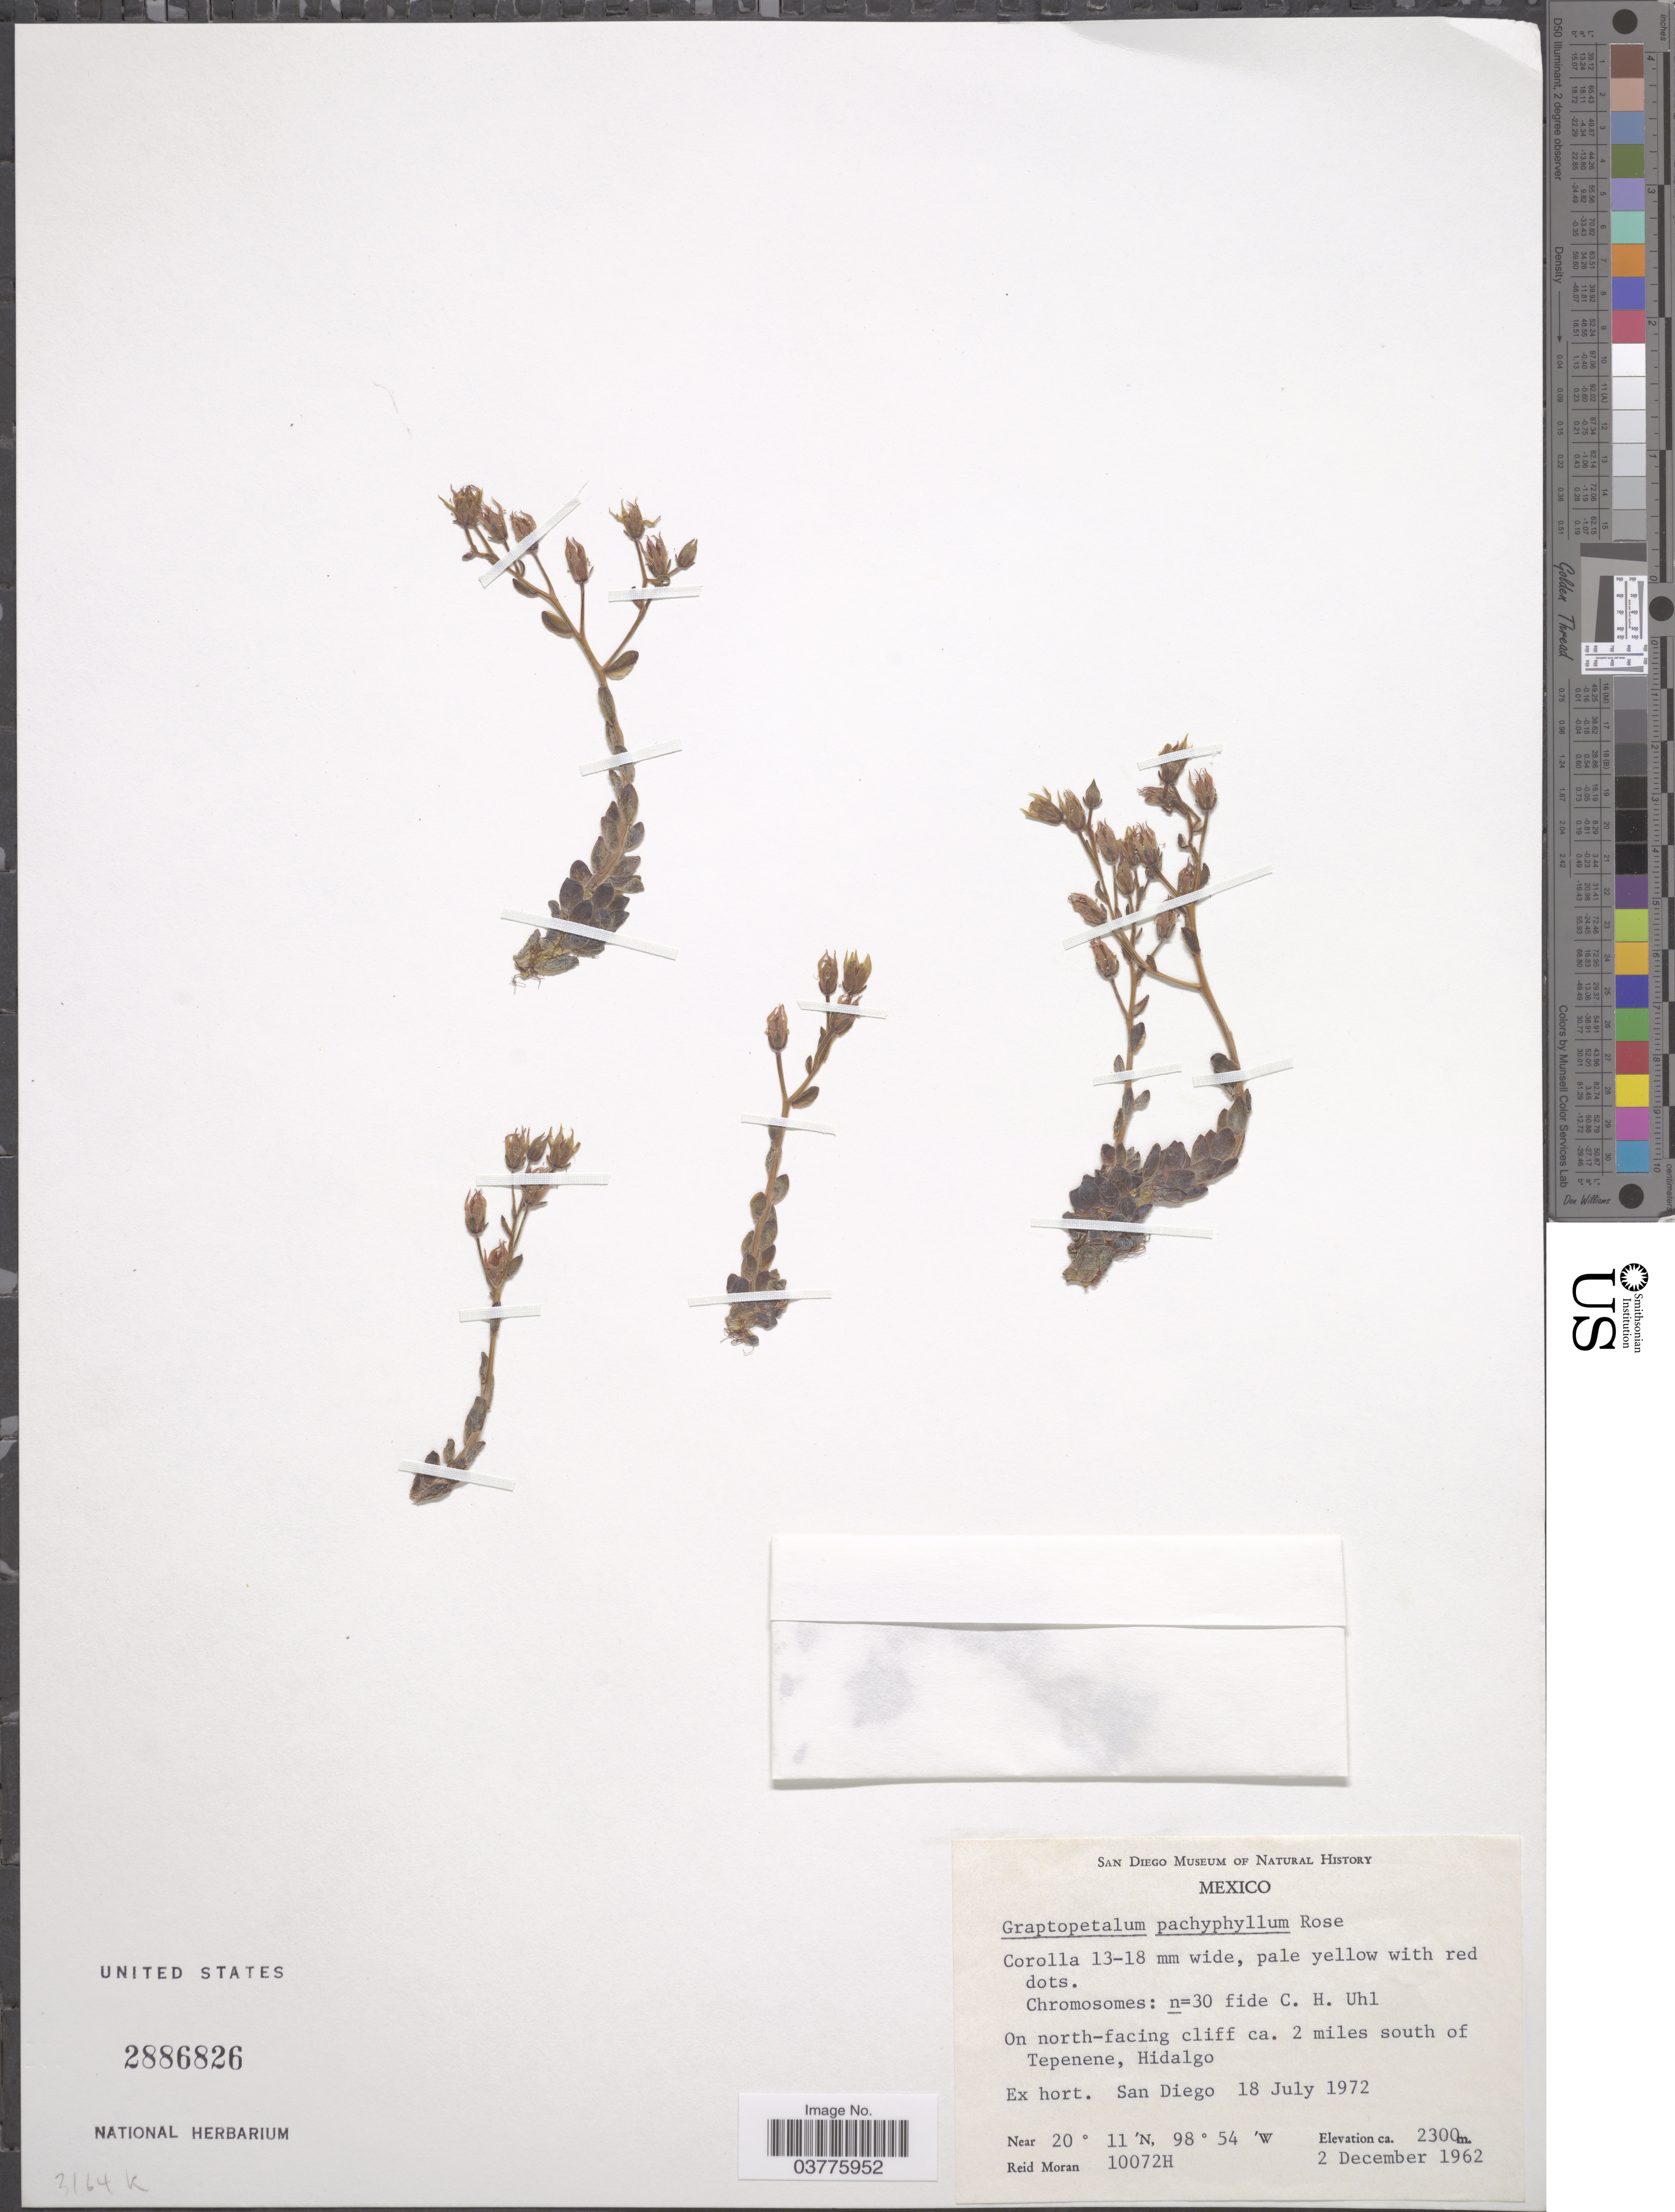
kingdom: Plantae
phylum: Tracheophyta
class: Magnoliopsida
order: Saxifragales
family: Crassulaceae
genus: Graptopetalum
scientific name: Graptopetalum pachyphyllum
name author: Rose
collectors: R. Moran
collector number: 10072H?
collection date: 1972-07-18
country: United States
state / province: California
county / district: San Diego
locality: Ex hort. San Diego.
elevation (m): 2300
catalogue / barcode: US 2886826